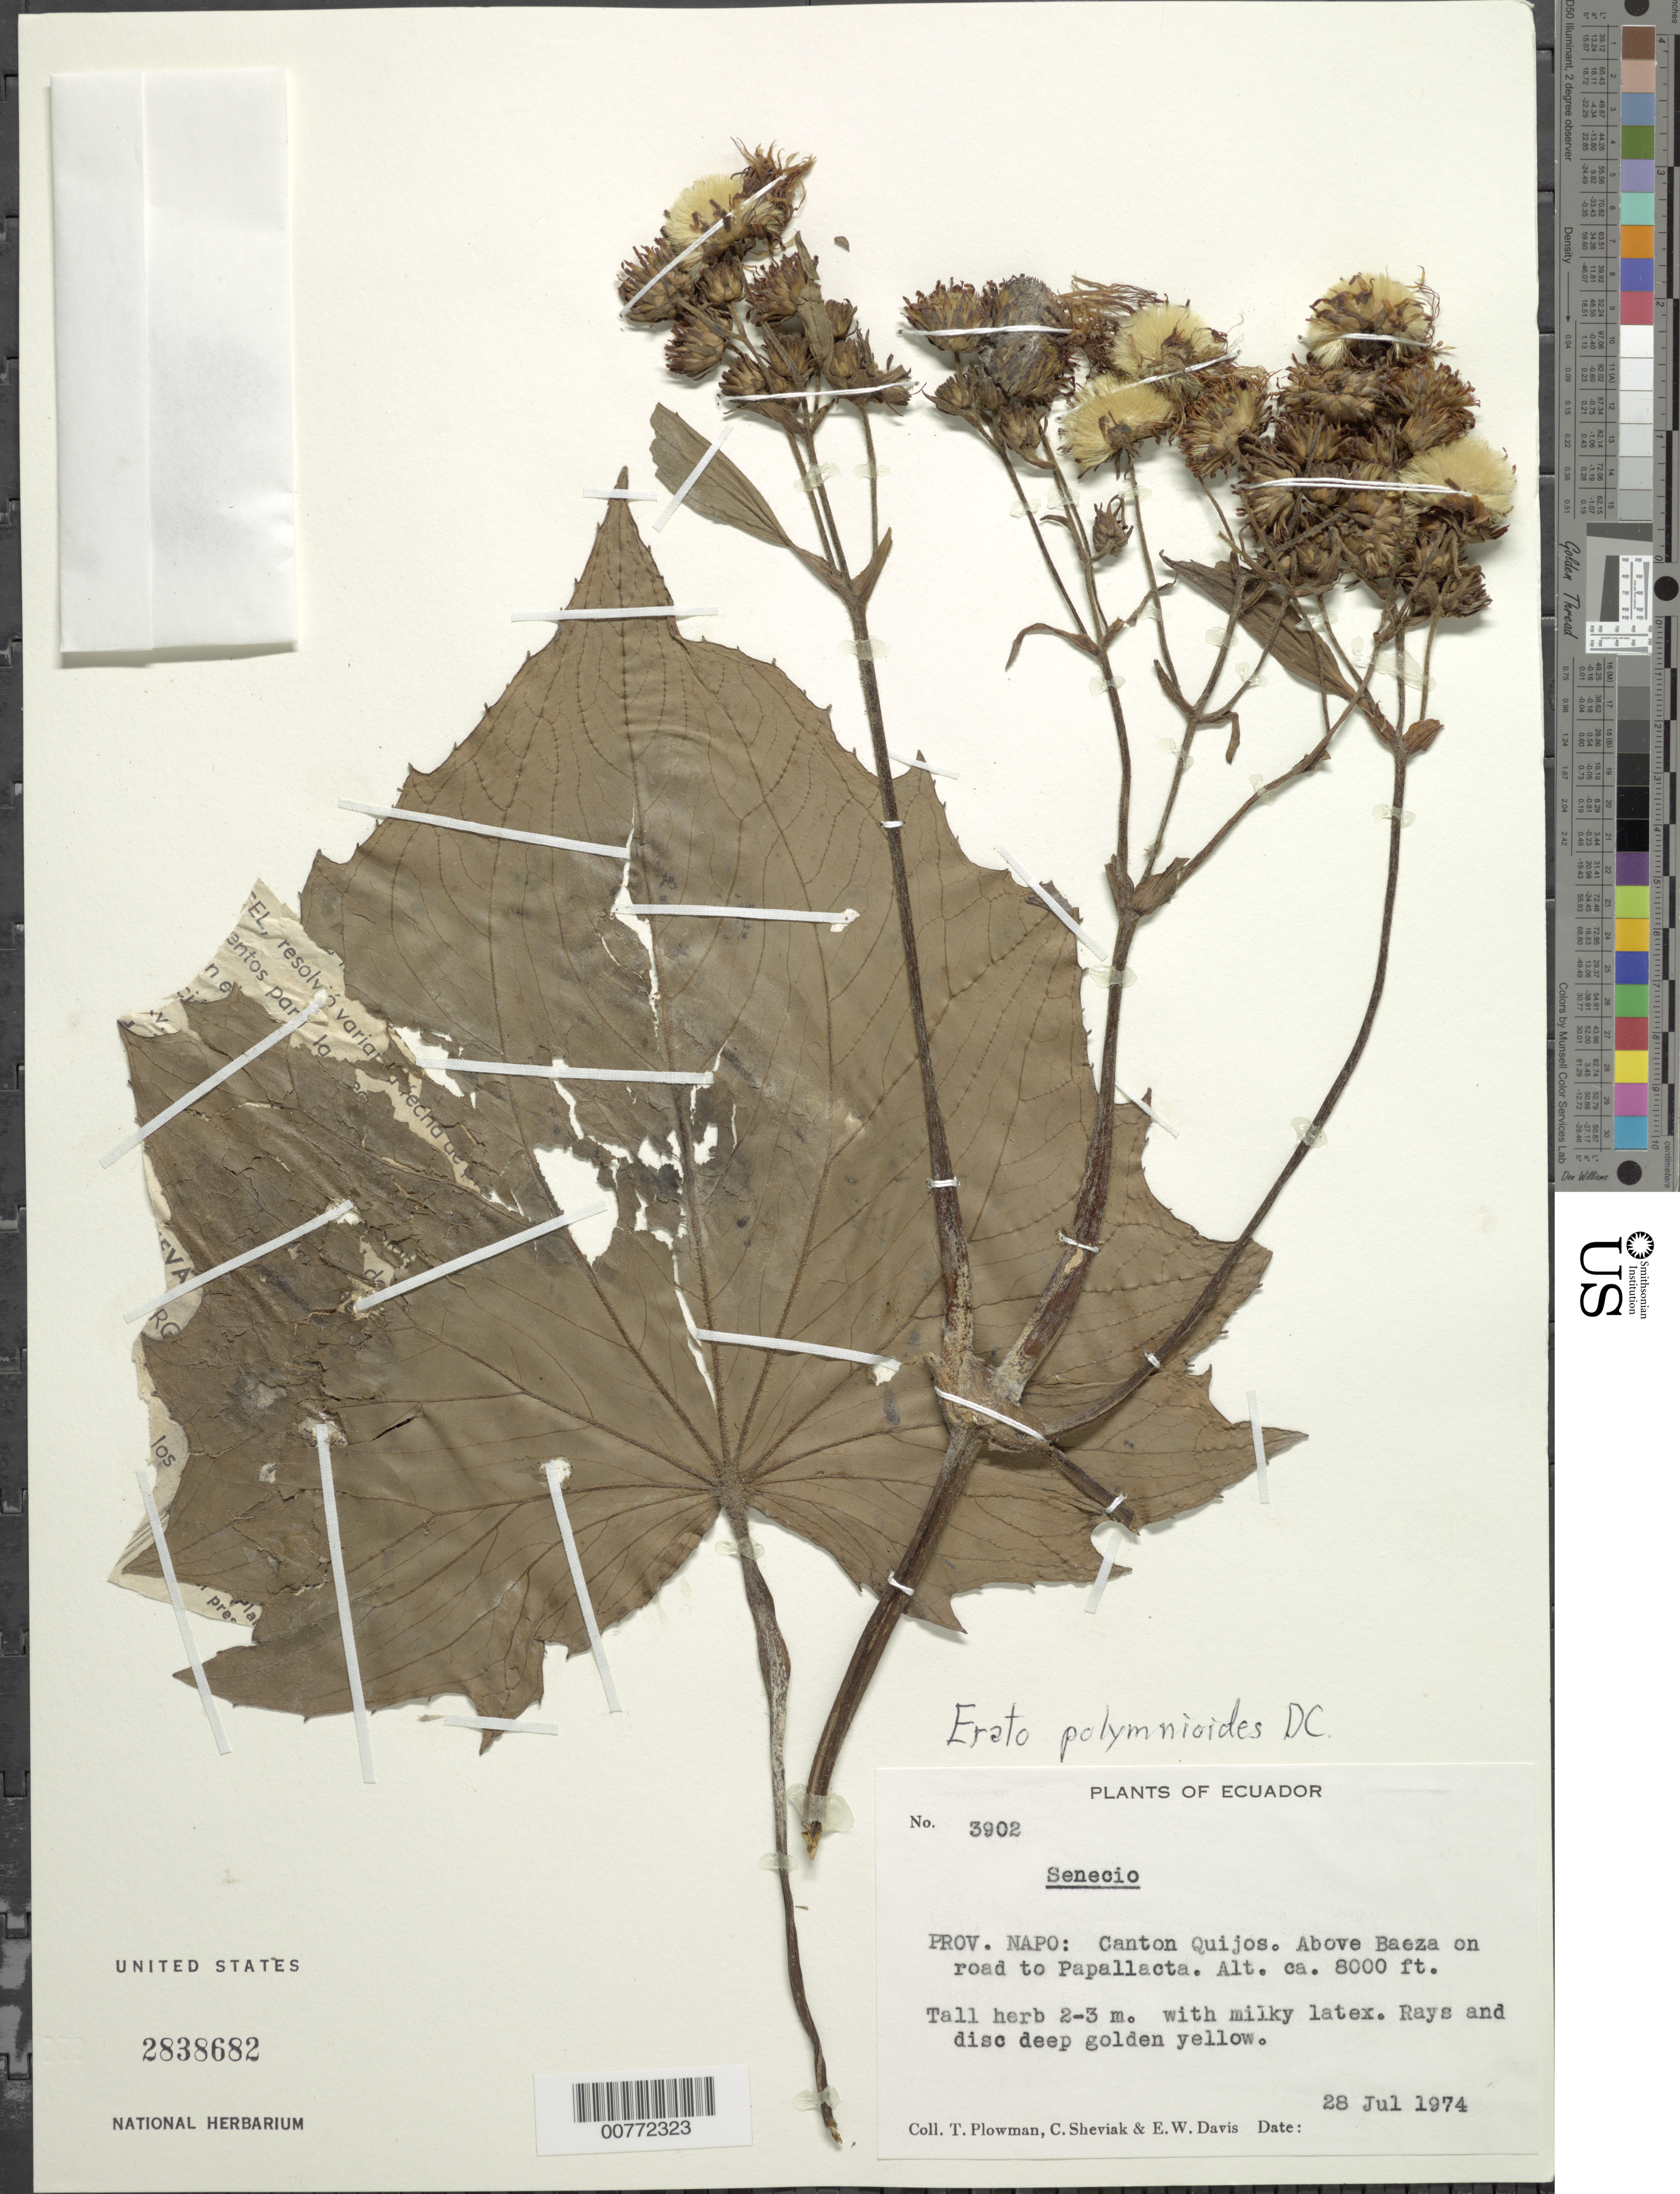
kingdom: Plantae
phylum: Tracheophyta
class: Magnoliopsida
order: Asterales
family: Asteraceae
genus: Erato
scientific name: Erato polymnioides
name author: DC.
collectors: T. Plowman, C. Sheviak & E. W. Davis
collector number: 3902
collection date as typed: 28 July 1974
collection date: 1974-07-28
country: Ecuador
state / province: Napo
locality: Canton Quijos. Above Baeza on road to Papallecta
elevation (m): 2438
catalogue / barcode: US 2838682